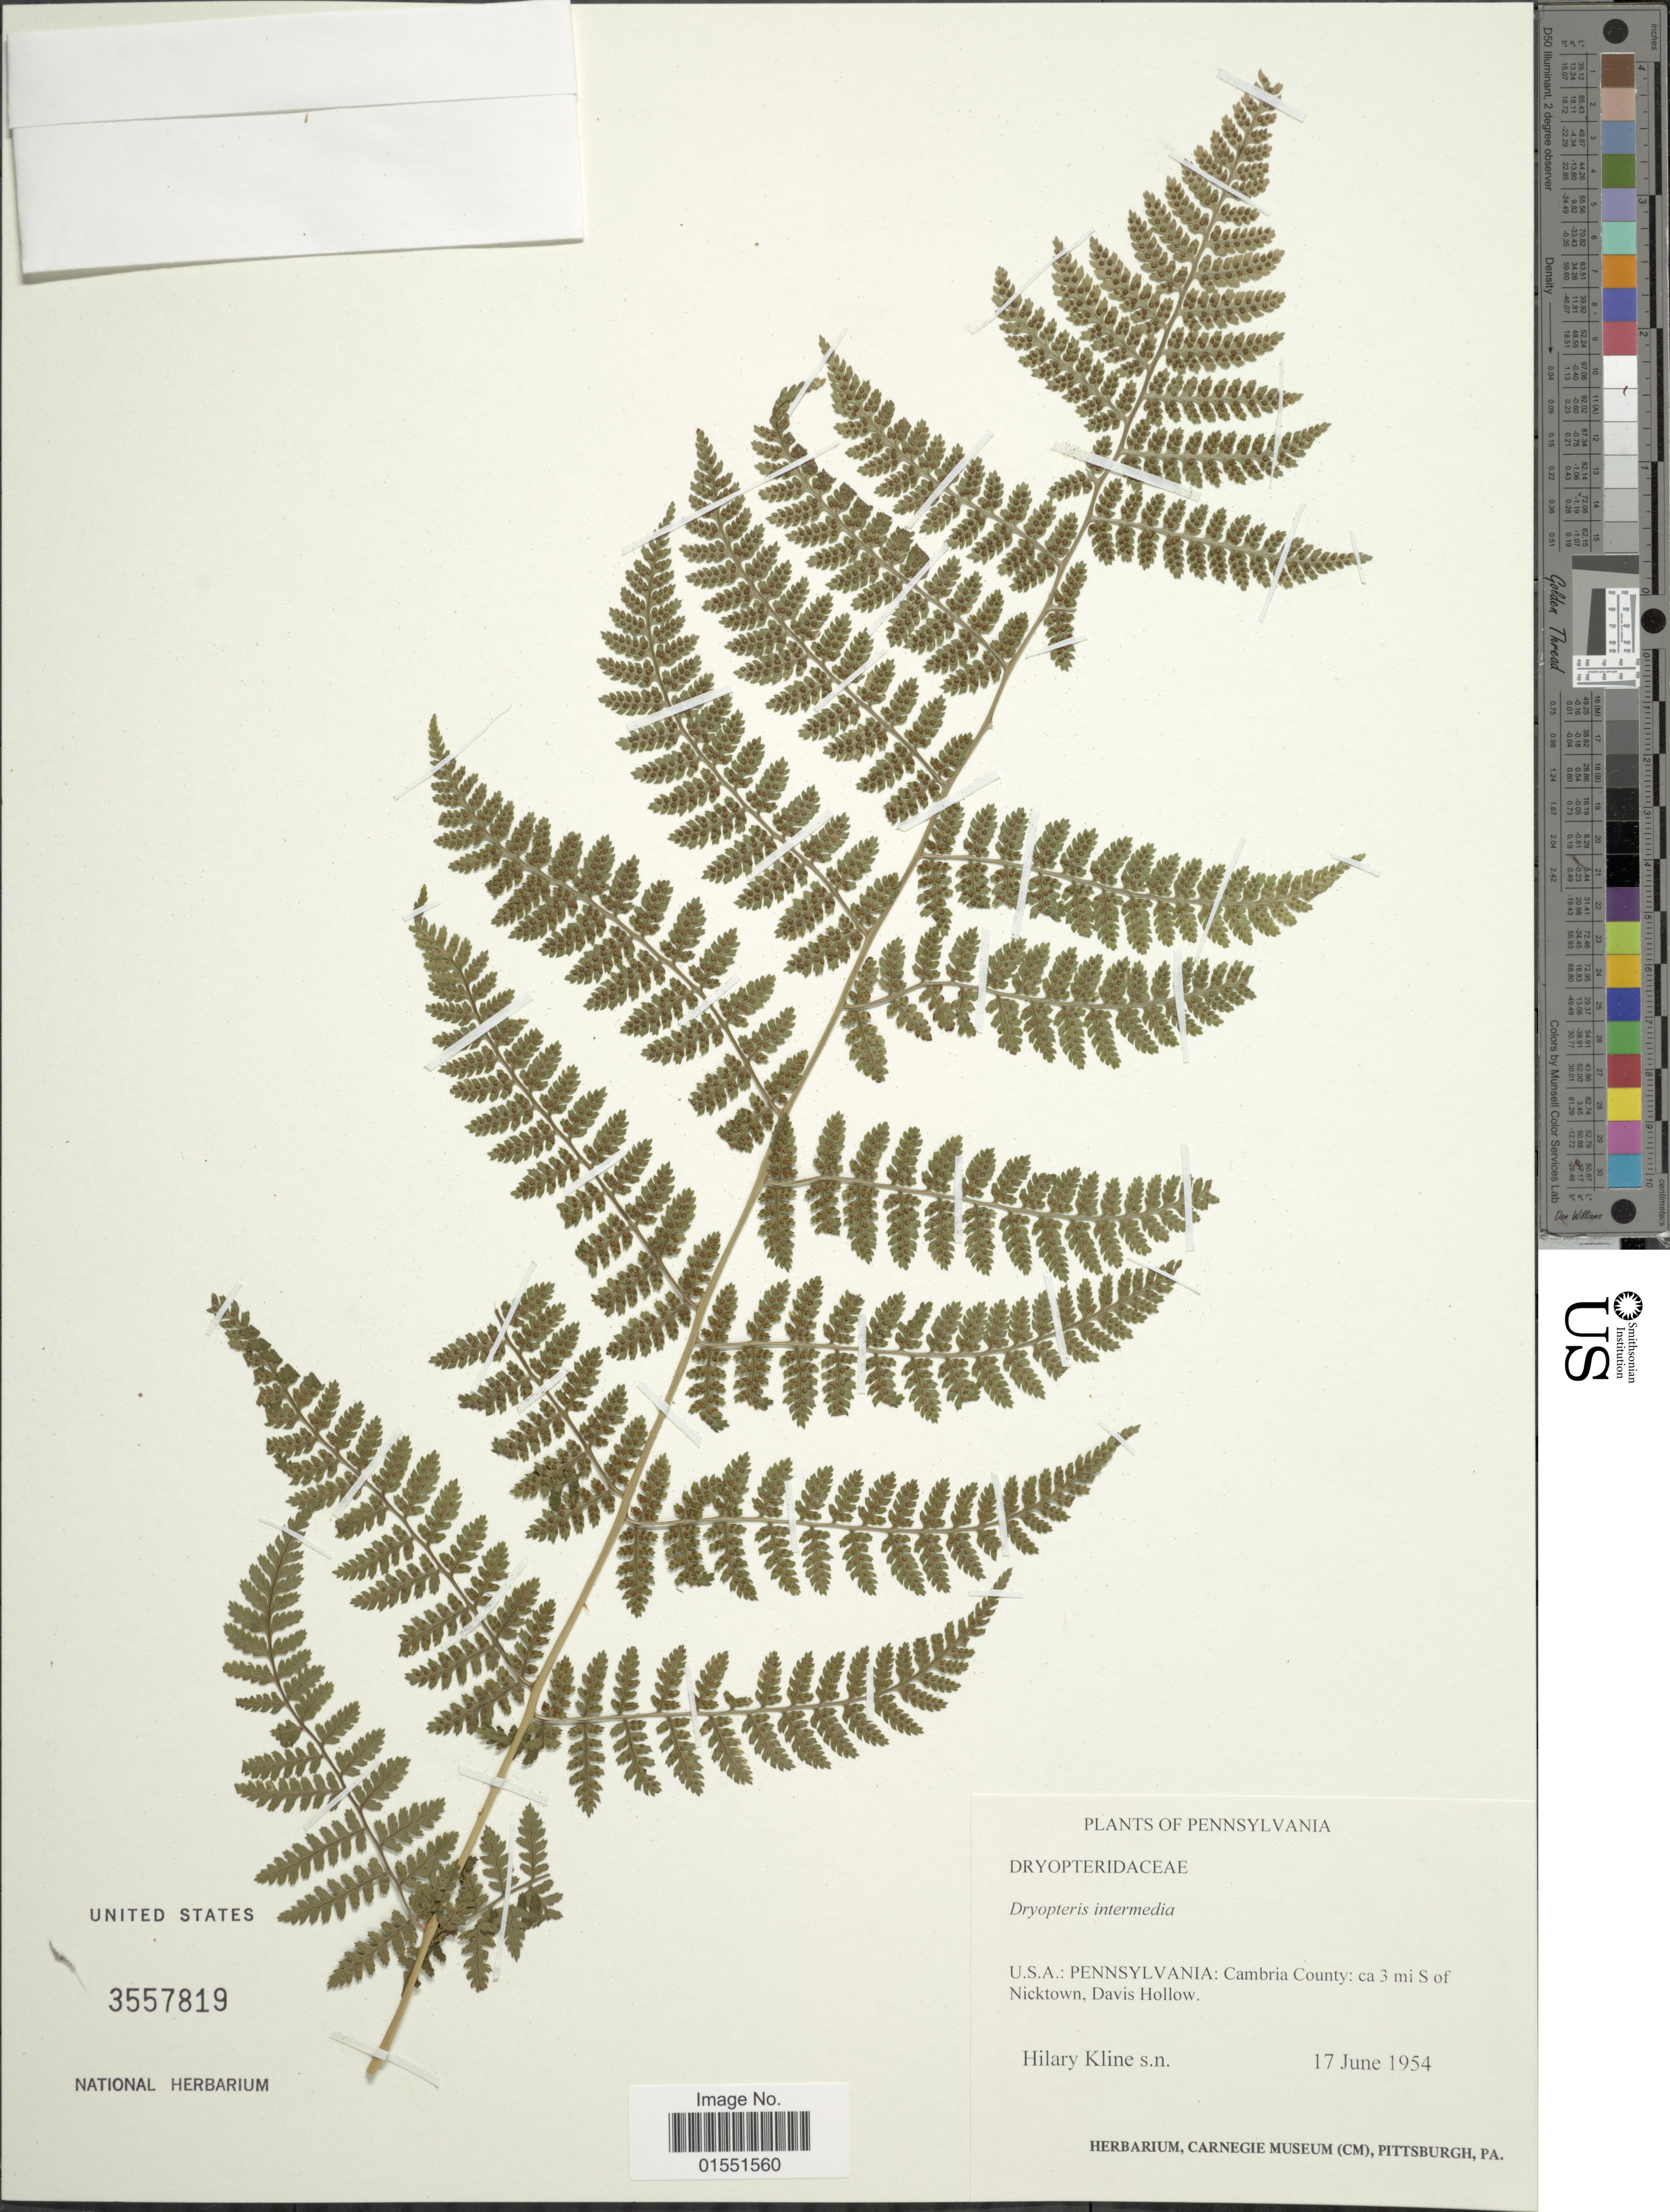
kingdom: Plantae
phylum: Tracheophyta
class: Polypodiopsida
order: Polypodiales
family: Dryopteridaceae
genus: Dryopteris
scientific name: Dryopteris intermedia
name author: (Muhl.) A. Gray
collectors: H. Kline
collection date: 1954-06-17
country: United States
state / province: Pennsylvania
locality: Cambria County: ca 3 mi S of Nicktown, Davis Hollow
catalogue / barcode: US 3557819